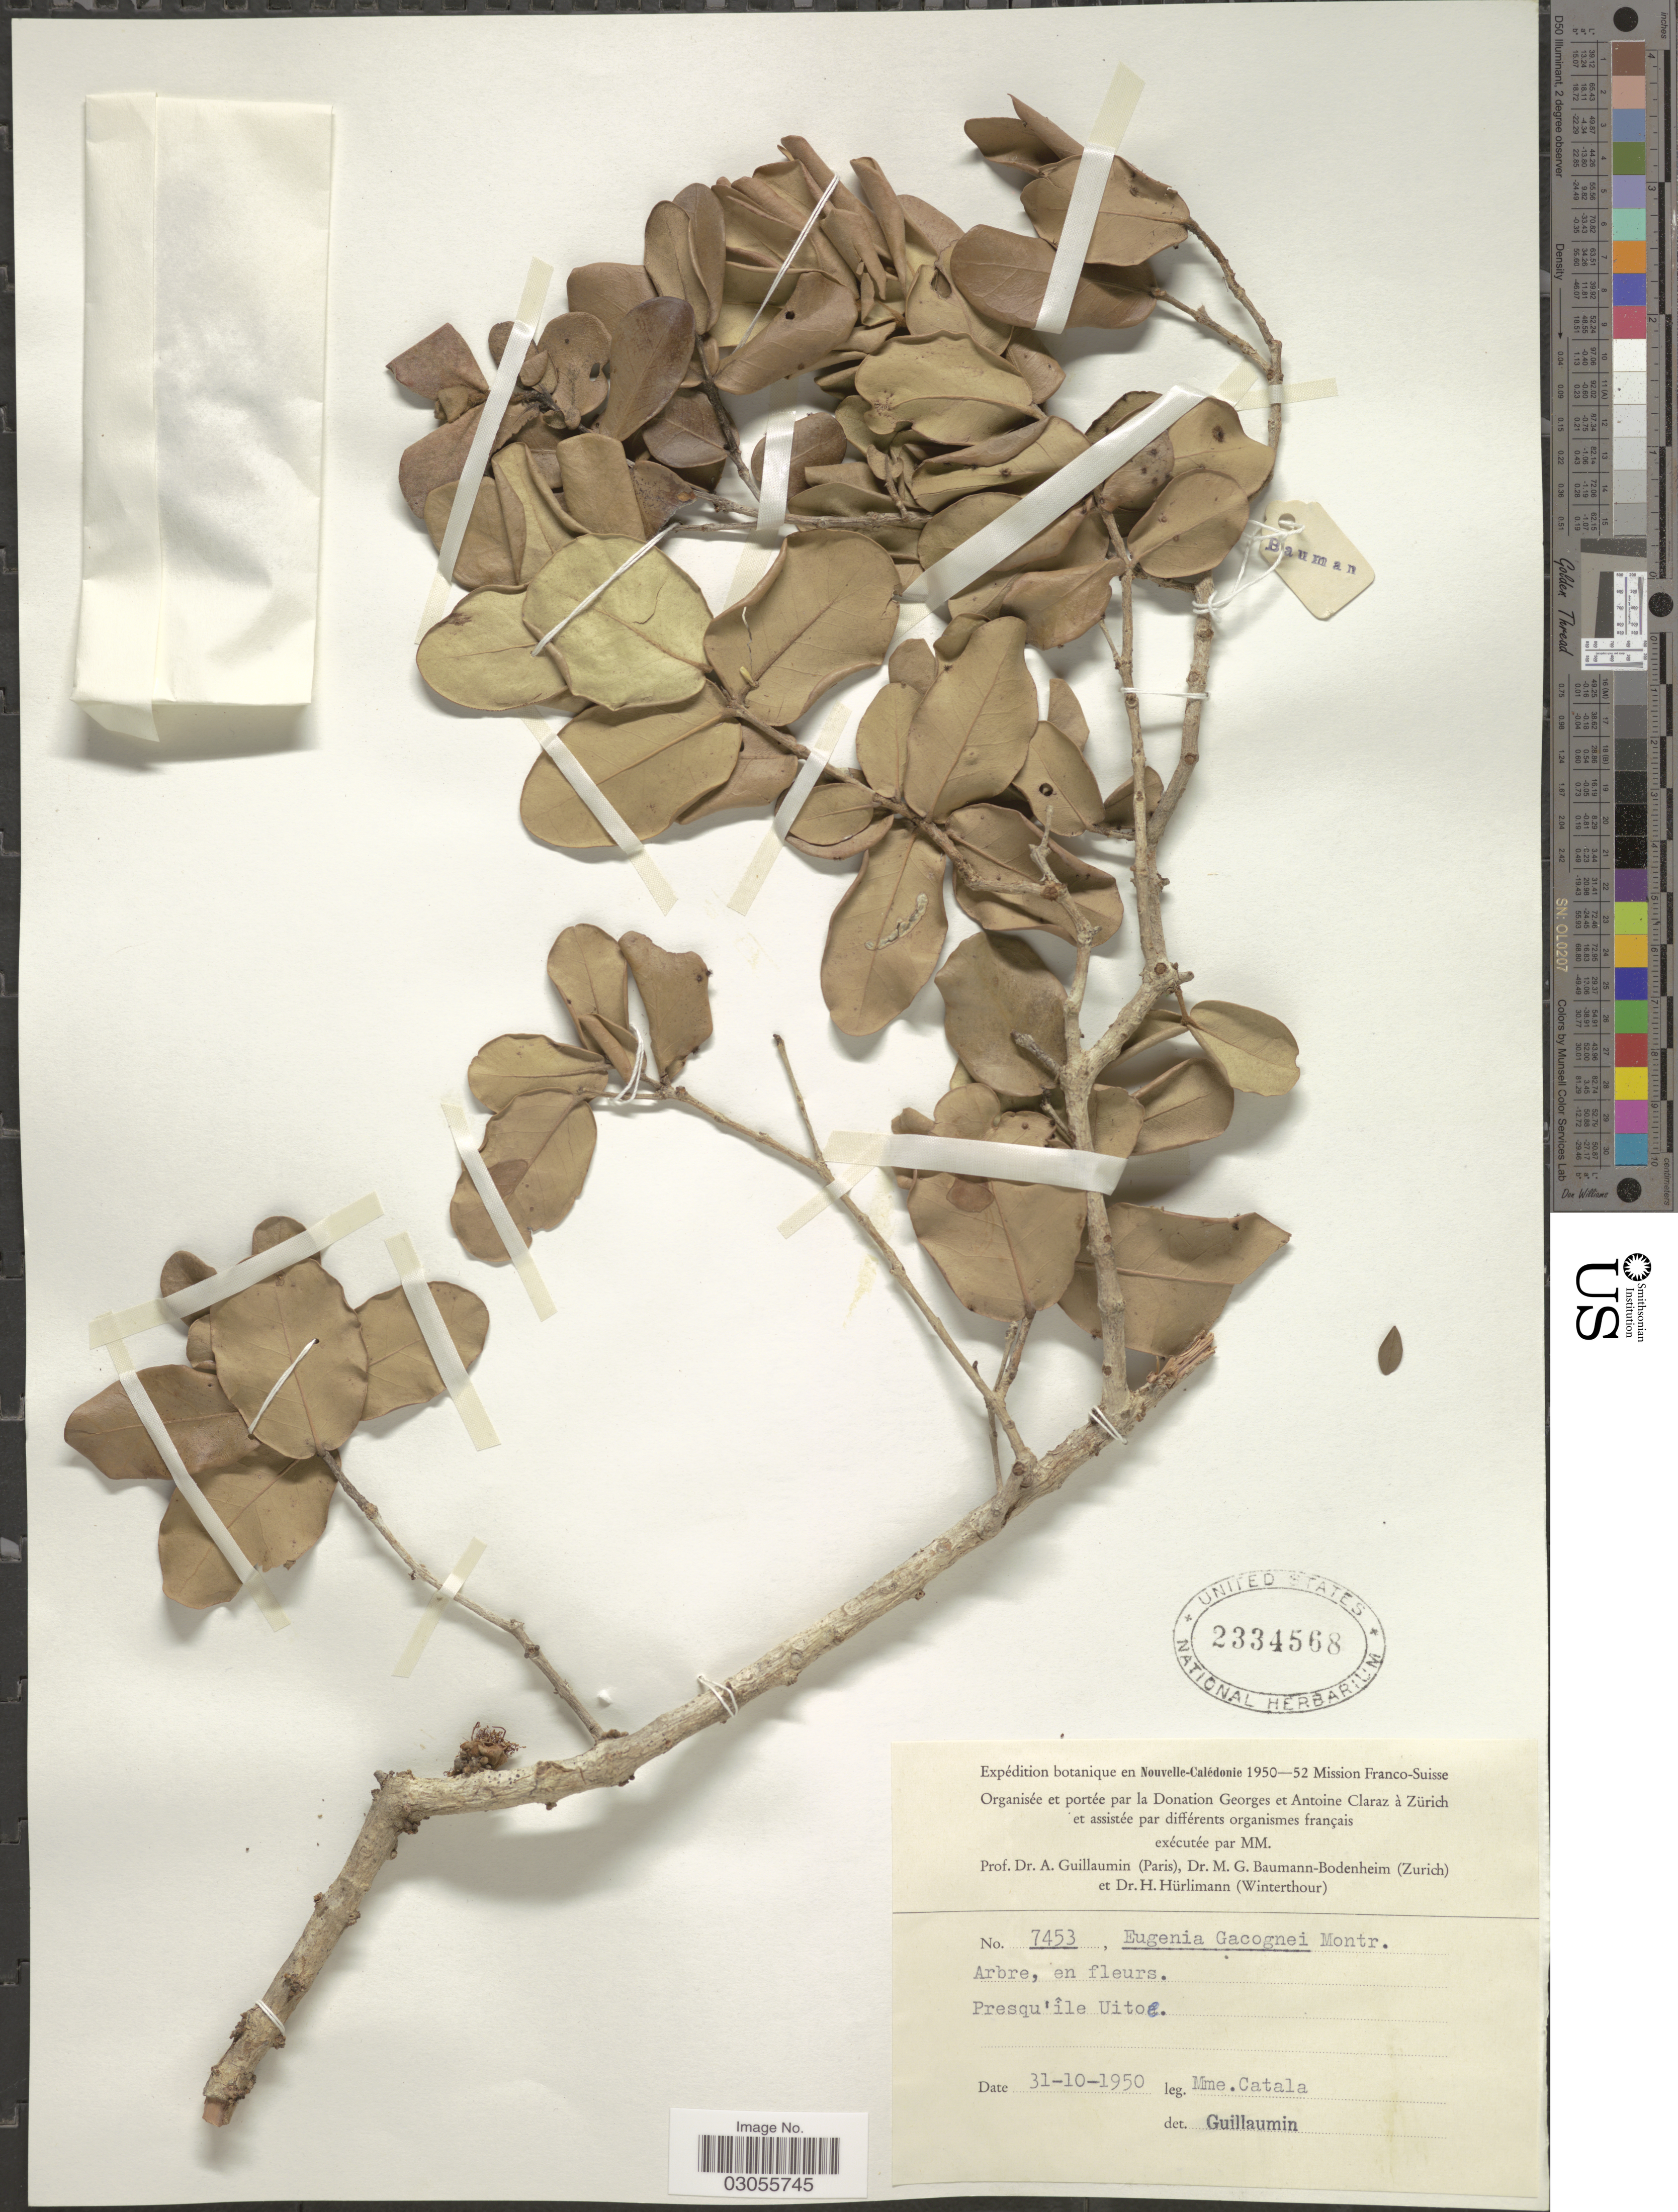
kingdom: Plantae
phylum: Tracheophyta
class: Magnoliopsida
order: Myrtales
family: Myrtaceae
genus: Eugenia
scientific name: Eugenia gacognei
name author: Montrouz.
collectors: M. Catala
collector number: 7453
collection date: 1950-10-31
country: New Caledonia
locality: Presqu'île Uitoe.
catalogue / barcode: US 2334568